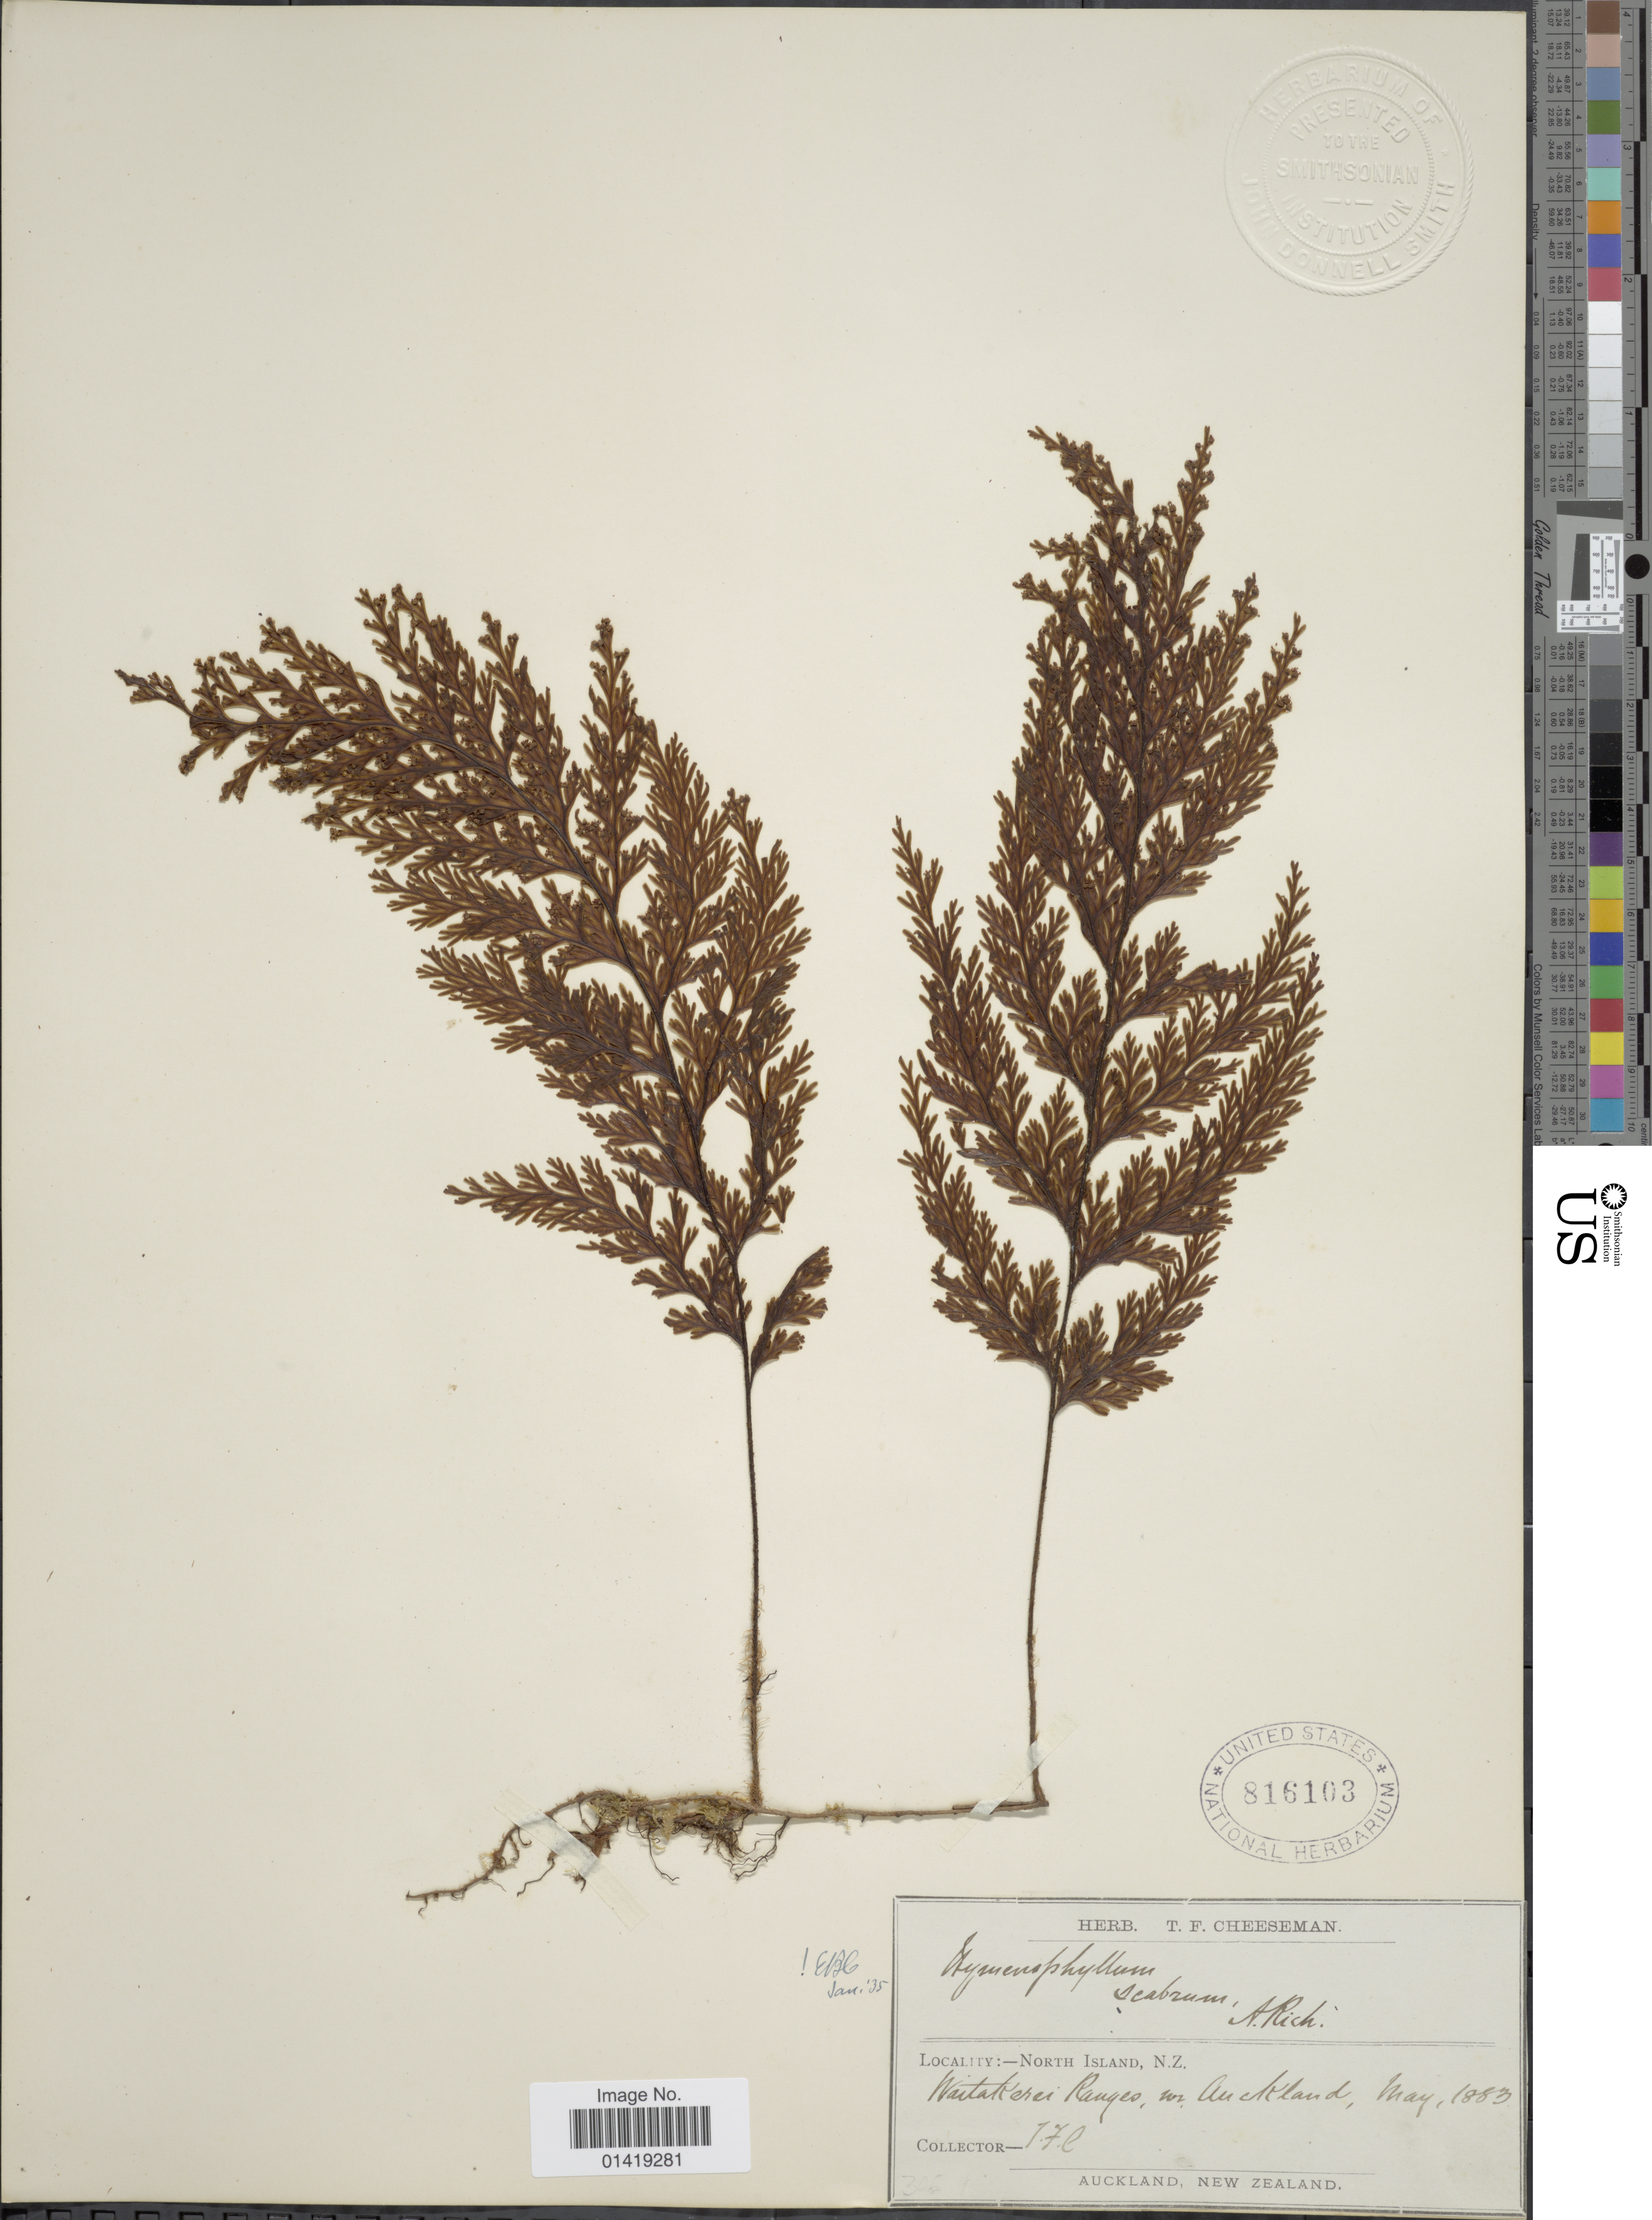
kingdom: Plantae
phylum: Tracheophyta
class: Polypodiopsida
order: Hymenophyllales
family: Hymenophyllaceae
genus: Hymenophyllum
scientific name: Hymenophyllum scabrum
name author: A. Rich.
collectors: T. F. Cheeseman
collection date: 1883-05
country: New Zealand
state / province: Auckland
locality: North Island N.Z. Waitakerei Ranges near Auckland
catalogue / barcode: US 816103